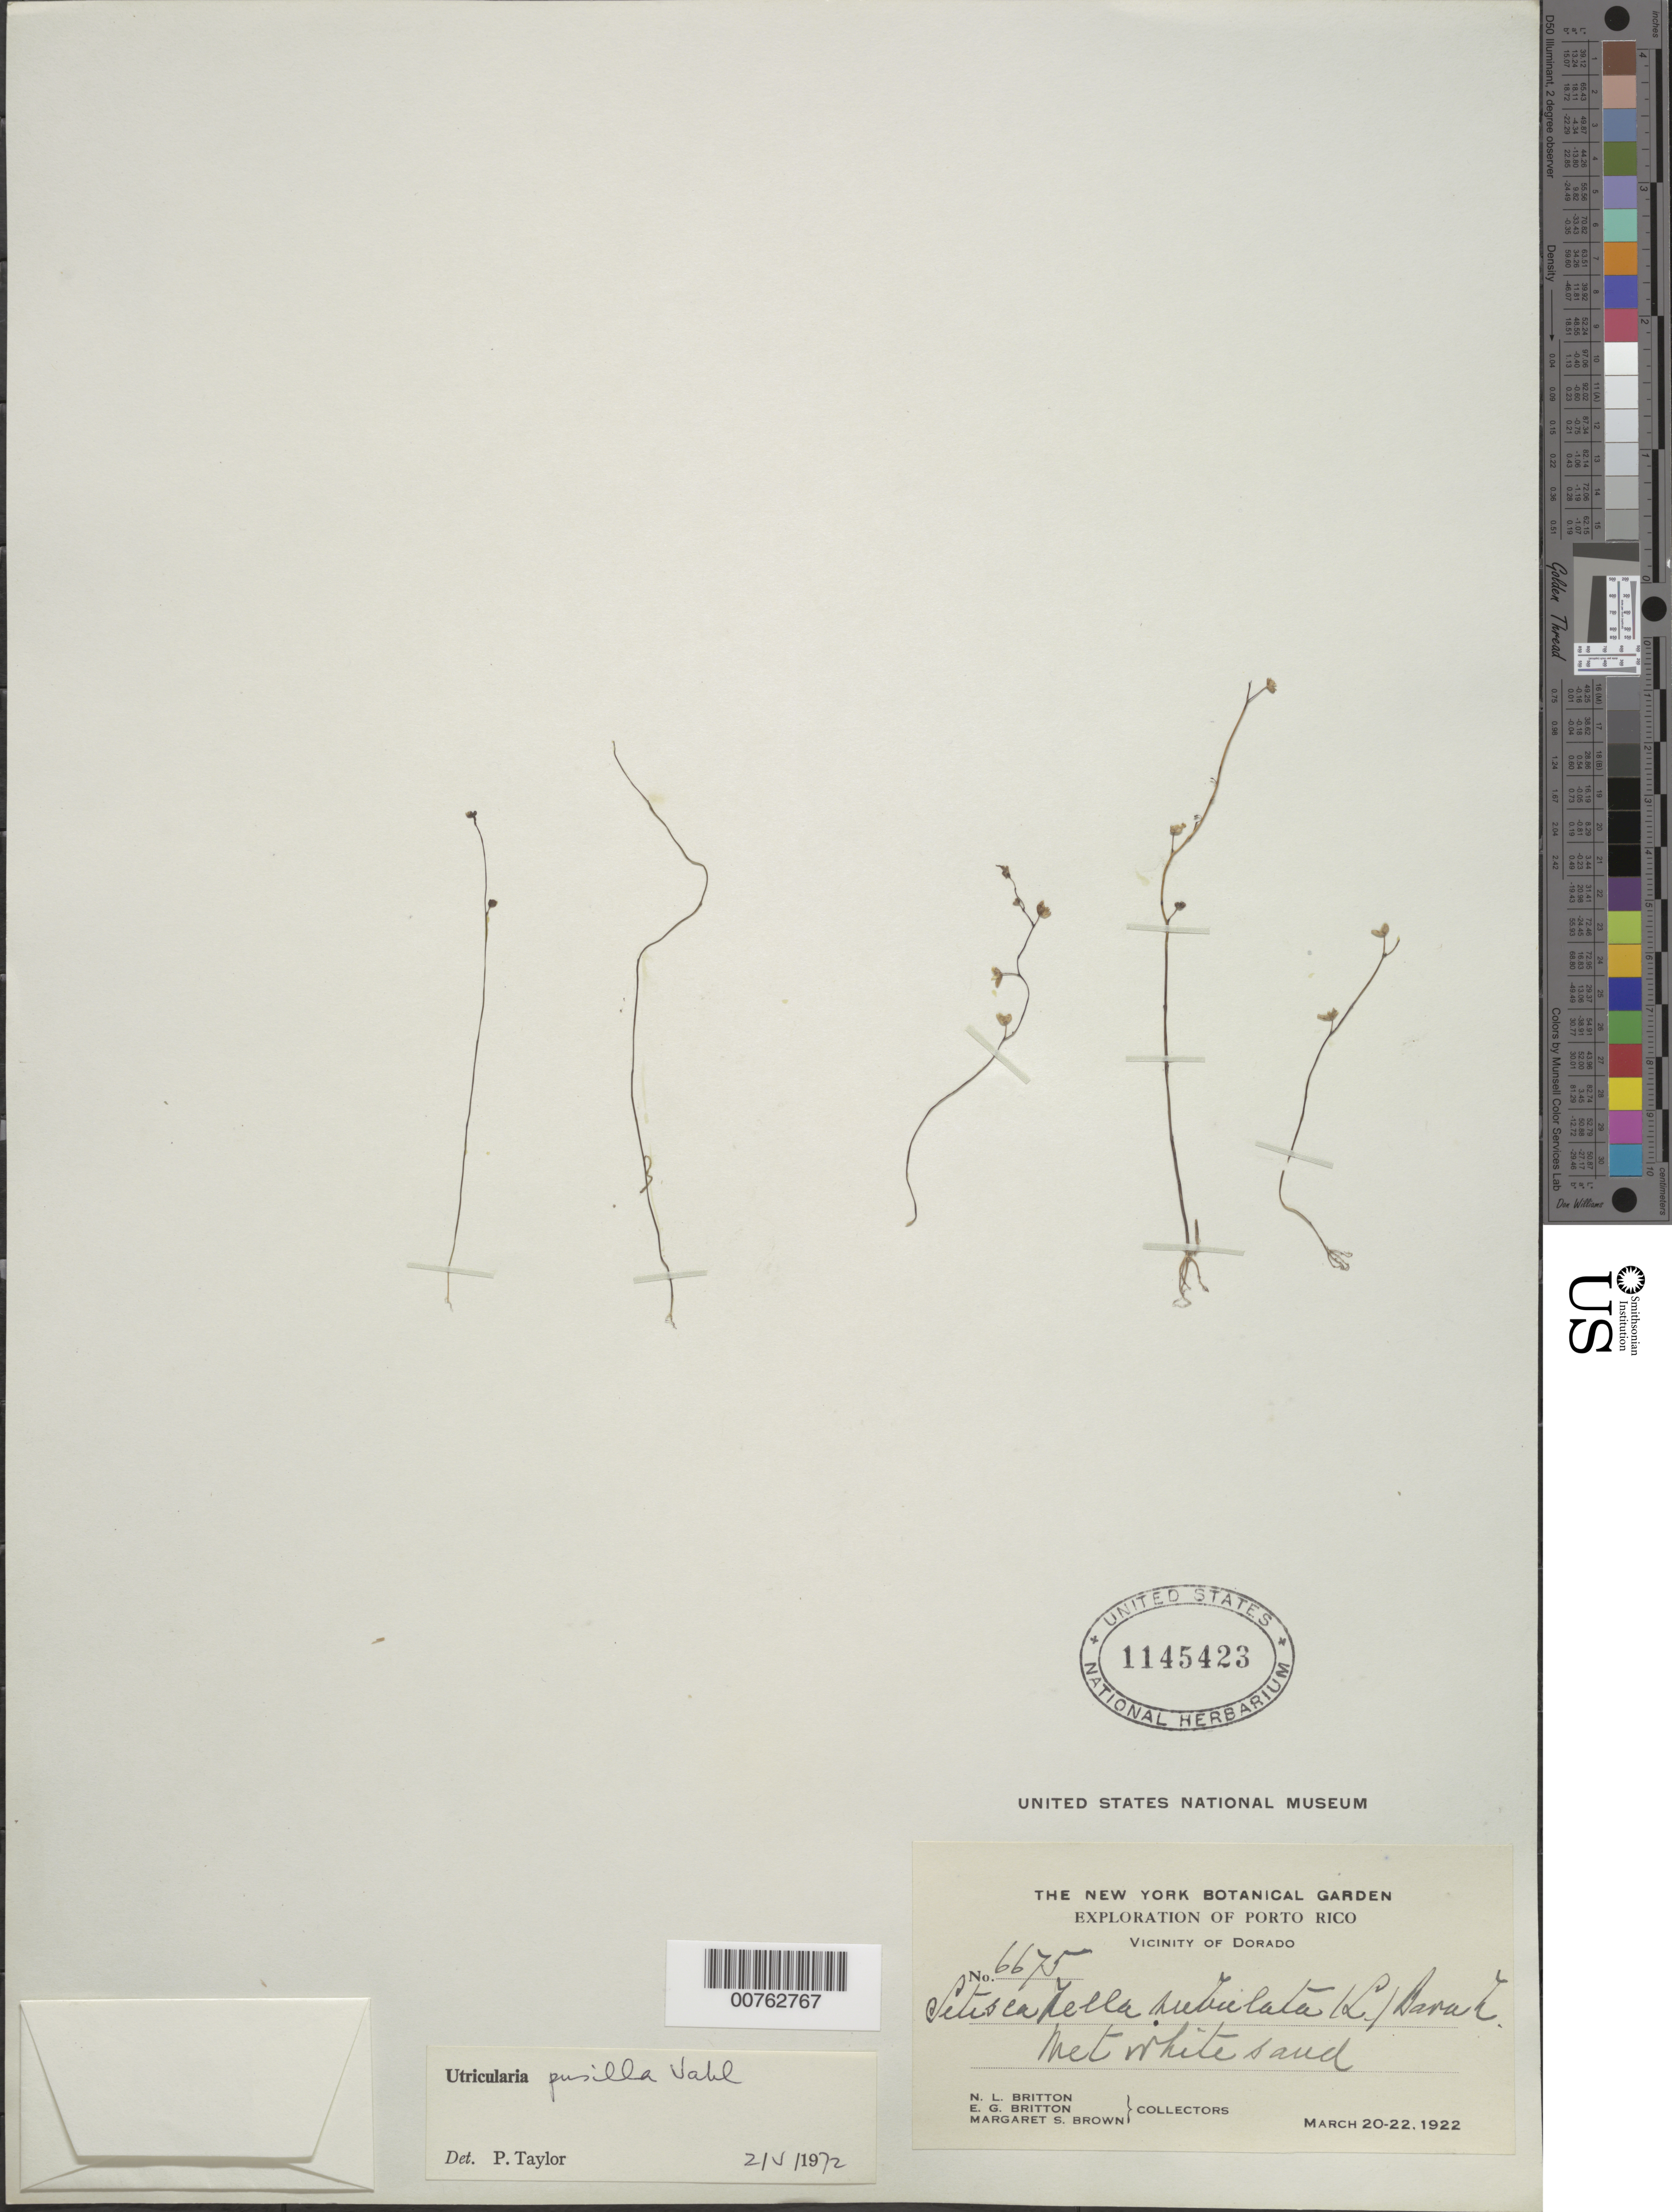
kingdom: Plantae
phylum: Tracheophyta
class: Magnoliopsida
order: Lamiales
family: Lentibulariaceae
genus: Utricularia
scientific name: Utricularia pusilla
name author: Vahl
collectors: N. Britton, E. G. Britton & S. Brown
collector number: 6675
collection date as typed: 20 Mar 1922 to 22 Mar 1922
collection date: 1922-03-20/1922-03-22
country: Puerto Rico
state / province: Dorado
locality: Vicinity of Dorado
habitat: Wet white sand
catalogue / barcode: US 1142423